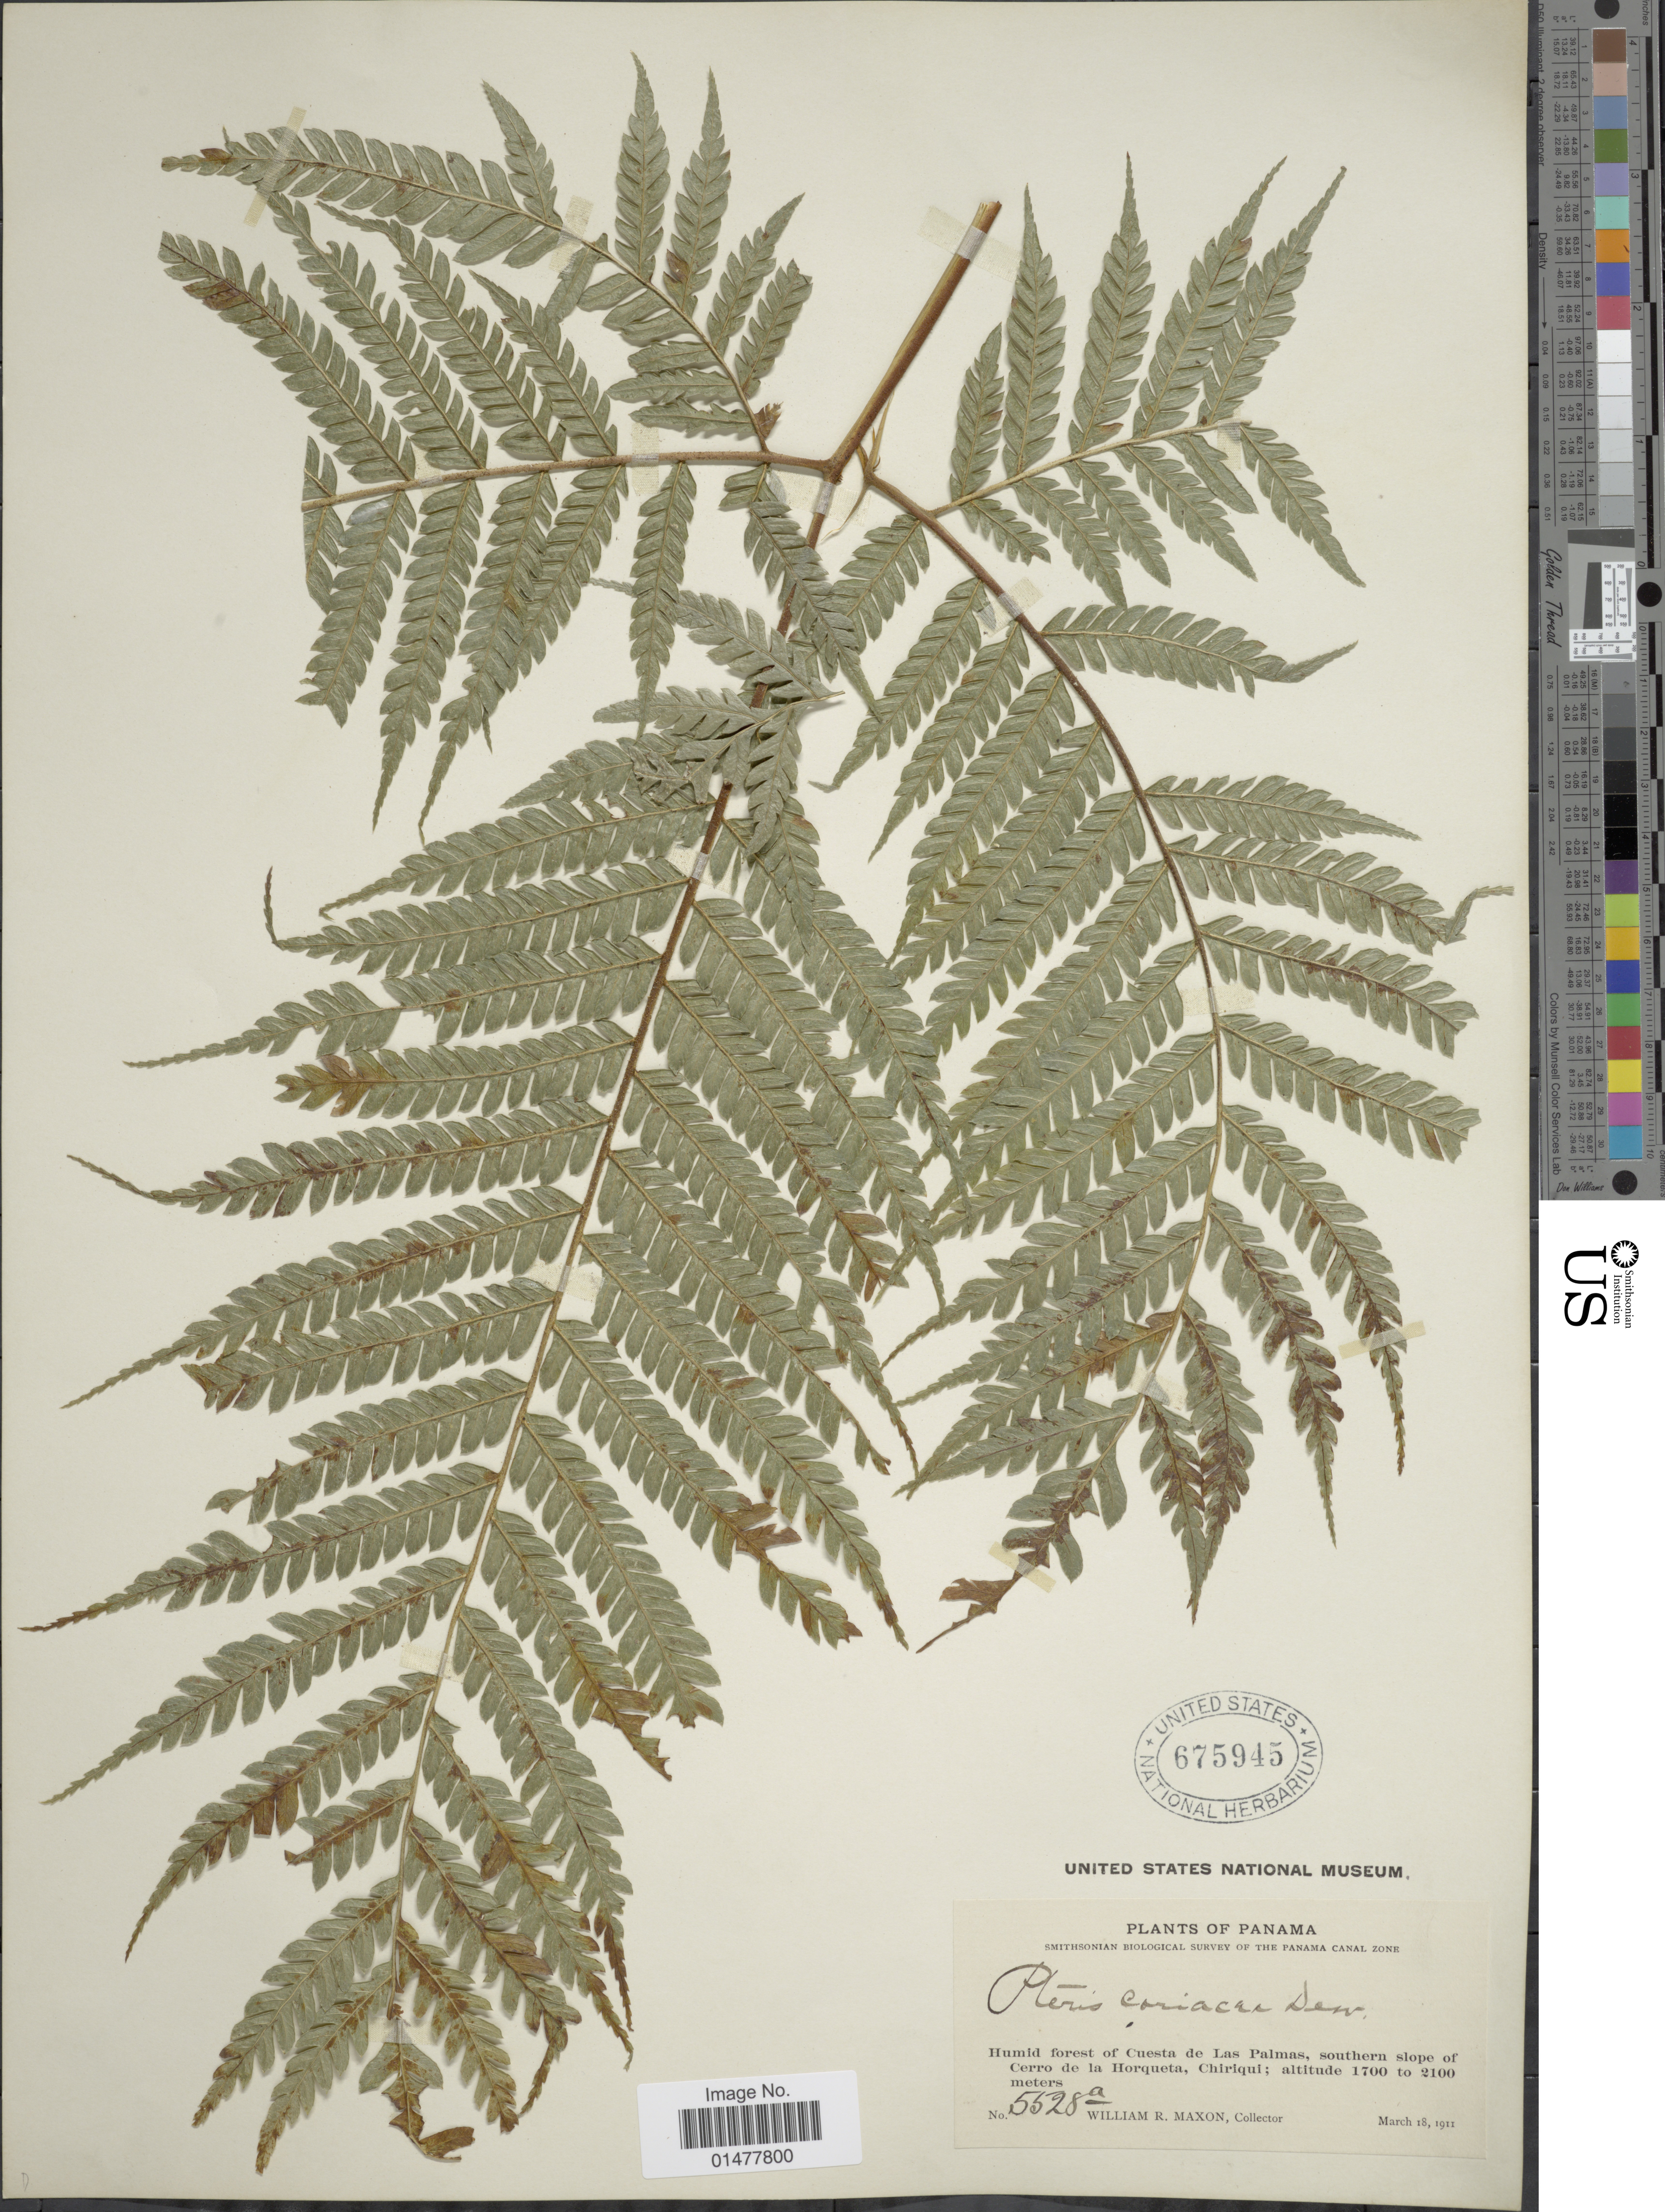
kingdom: Plantae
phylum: Tracheophyta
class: Polypodiopsida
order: Polypodiales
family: Pteridaceae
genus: Pteris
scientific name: Pteris muricata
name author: Rosenst.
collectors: W. R. Maxon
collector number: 5528a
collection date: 1911-03-18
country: Panama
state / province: Chiriqui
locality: Panama Canal Zone, Humid forest of Cuesta de Las Palmas, southern slope of Cerro de la Horqueta.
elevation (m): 1700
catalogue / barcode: US 675945